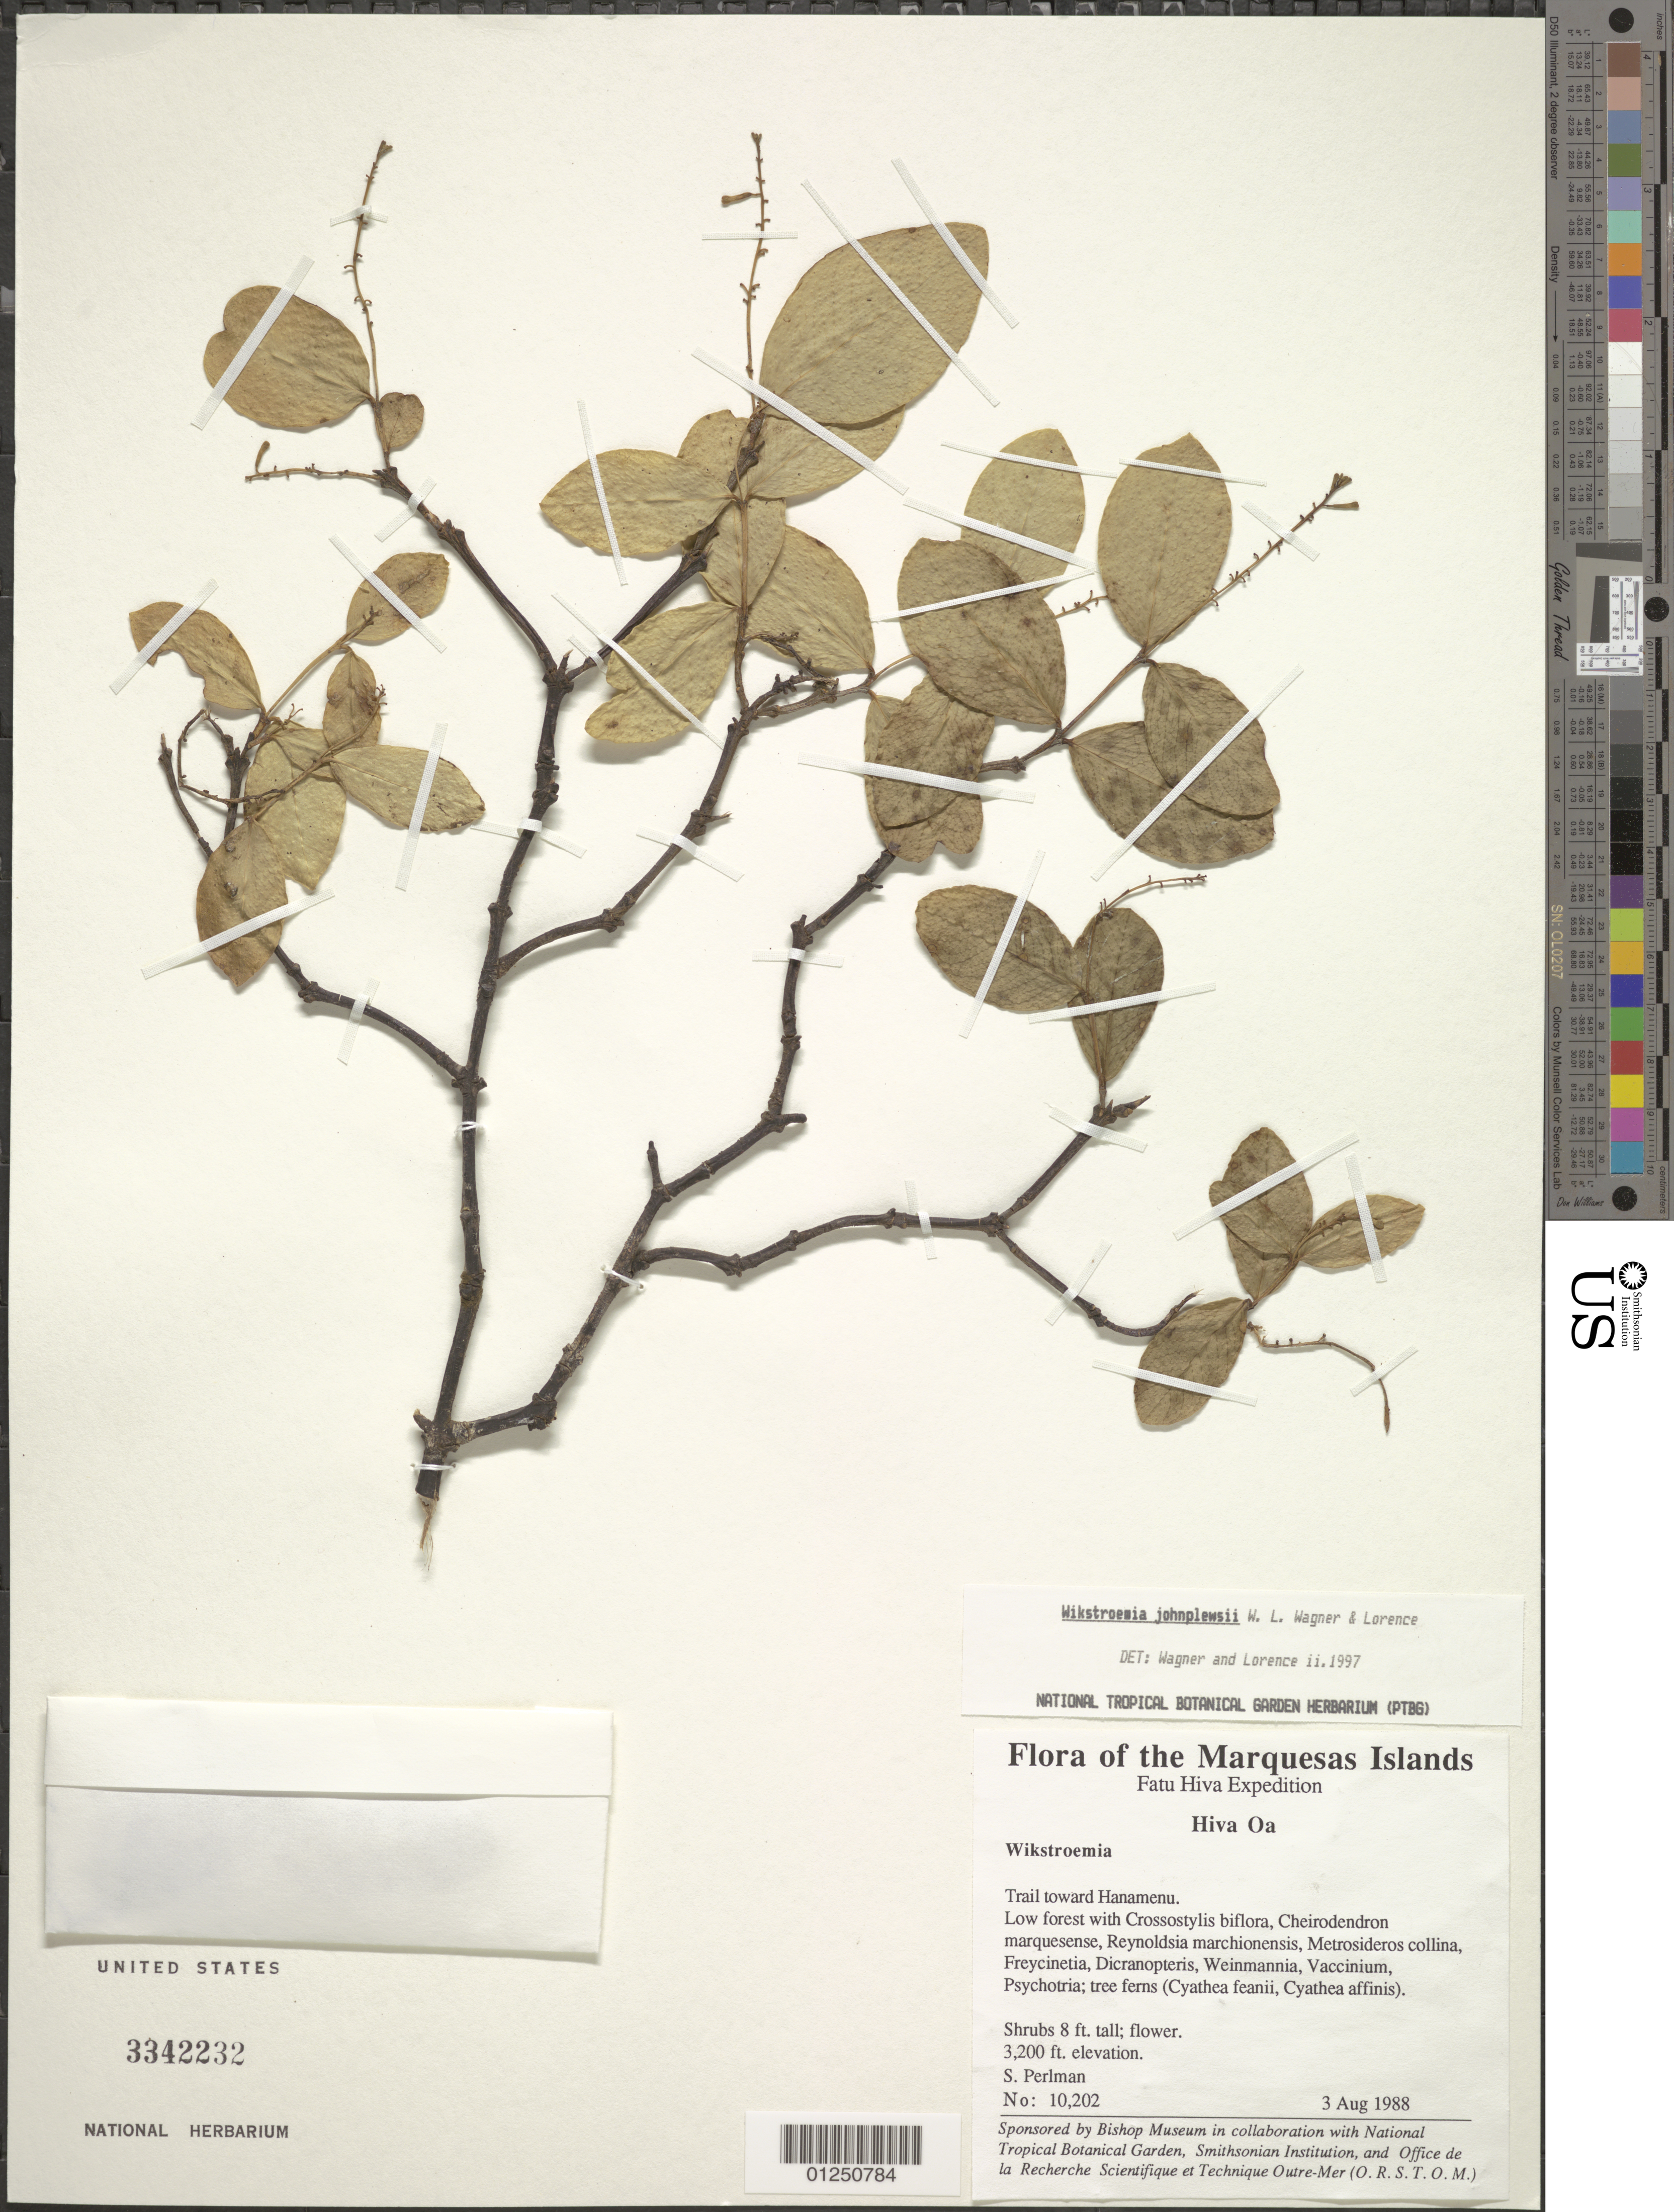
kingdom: Plantae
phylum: Tracheophyta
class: Magnoliopsida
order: Malvales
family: Thymelaeaceae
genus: Wikstroemia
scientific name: Wikstroemia johnplewsii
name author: W.L. Wagner & Lorence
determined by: Wagner, W. L.; Lorence, David H.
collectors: S. P. Perlman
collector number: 10202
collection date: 1988-08-03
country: French Polynesia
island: Hiva Oa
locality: Trail toward Hanamenu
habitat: Low forest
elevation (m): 975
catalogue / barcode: US 3342232